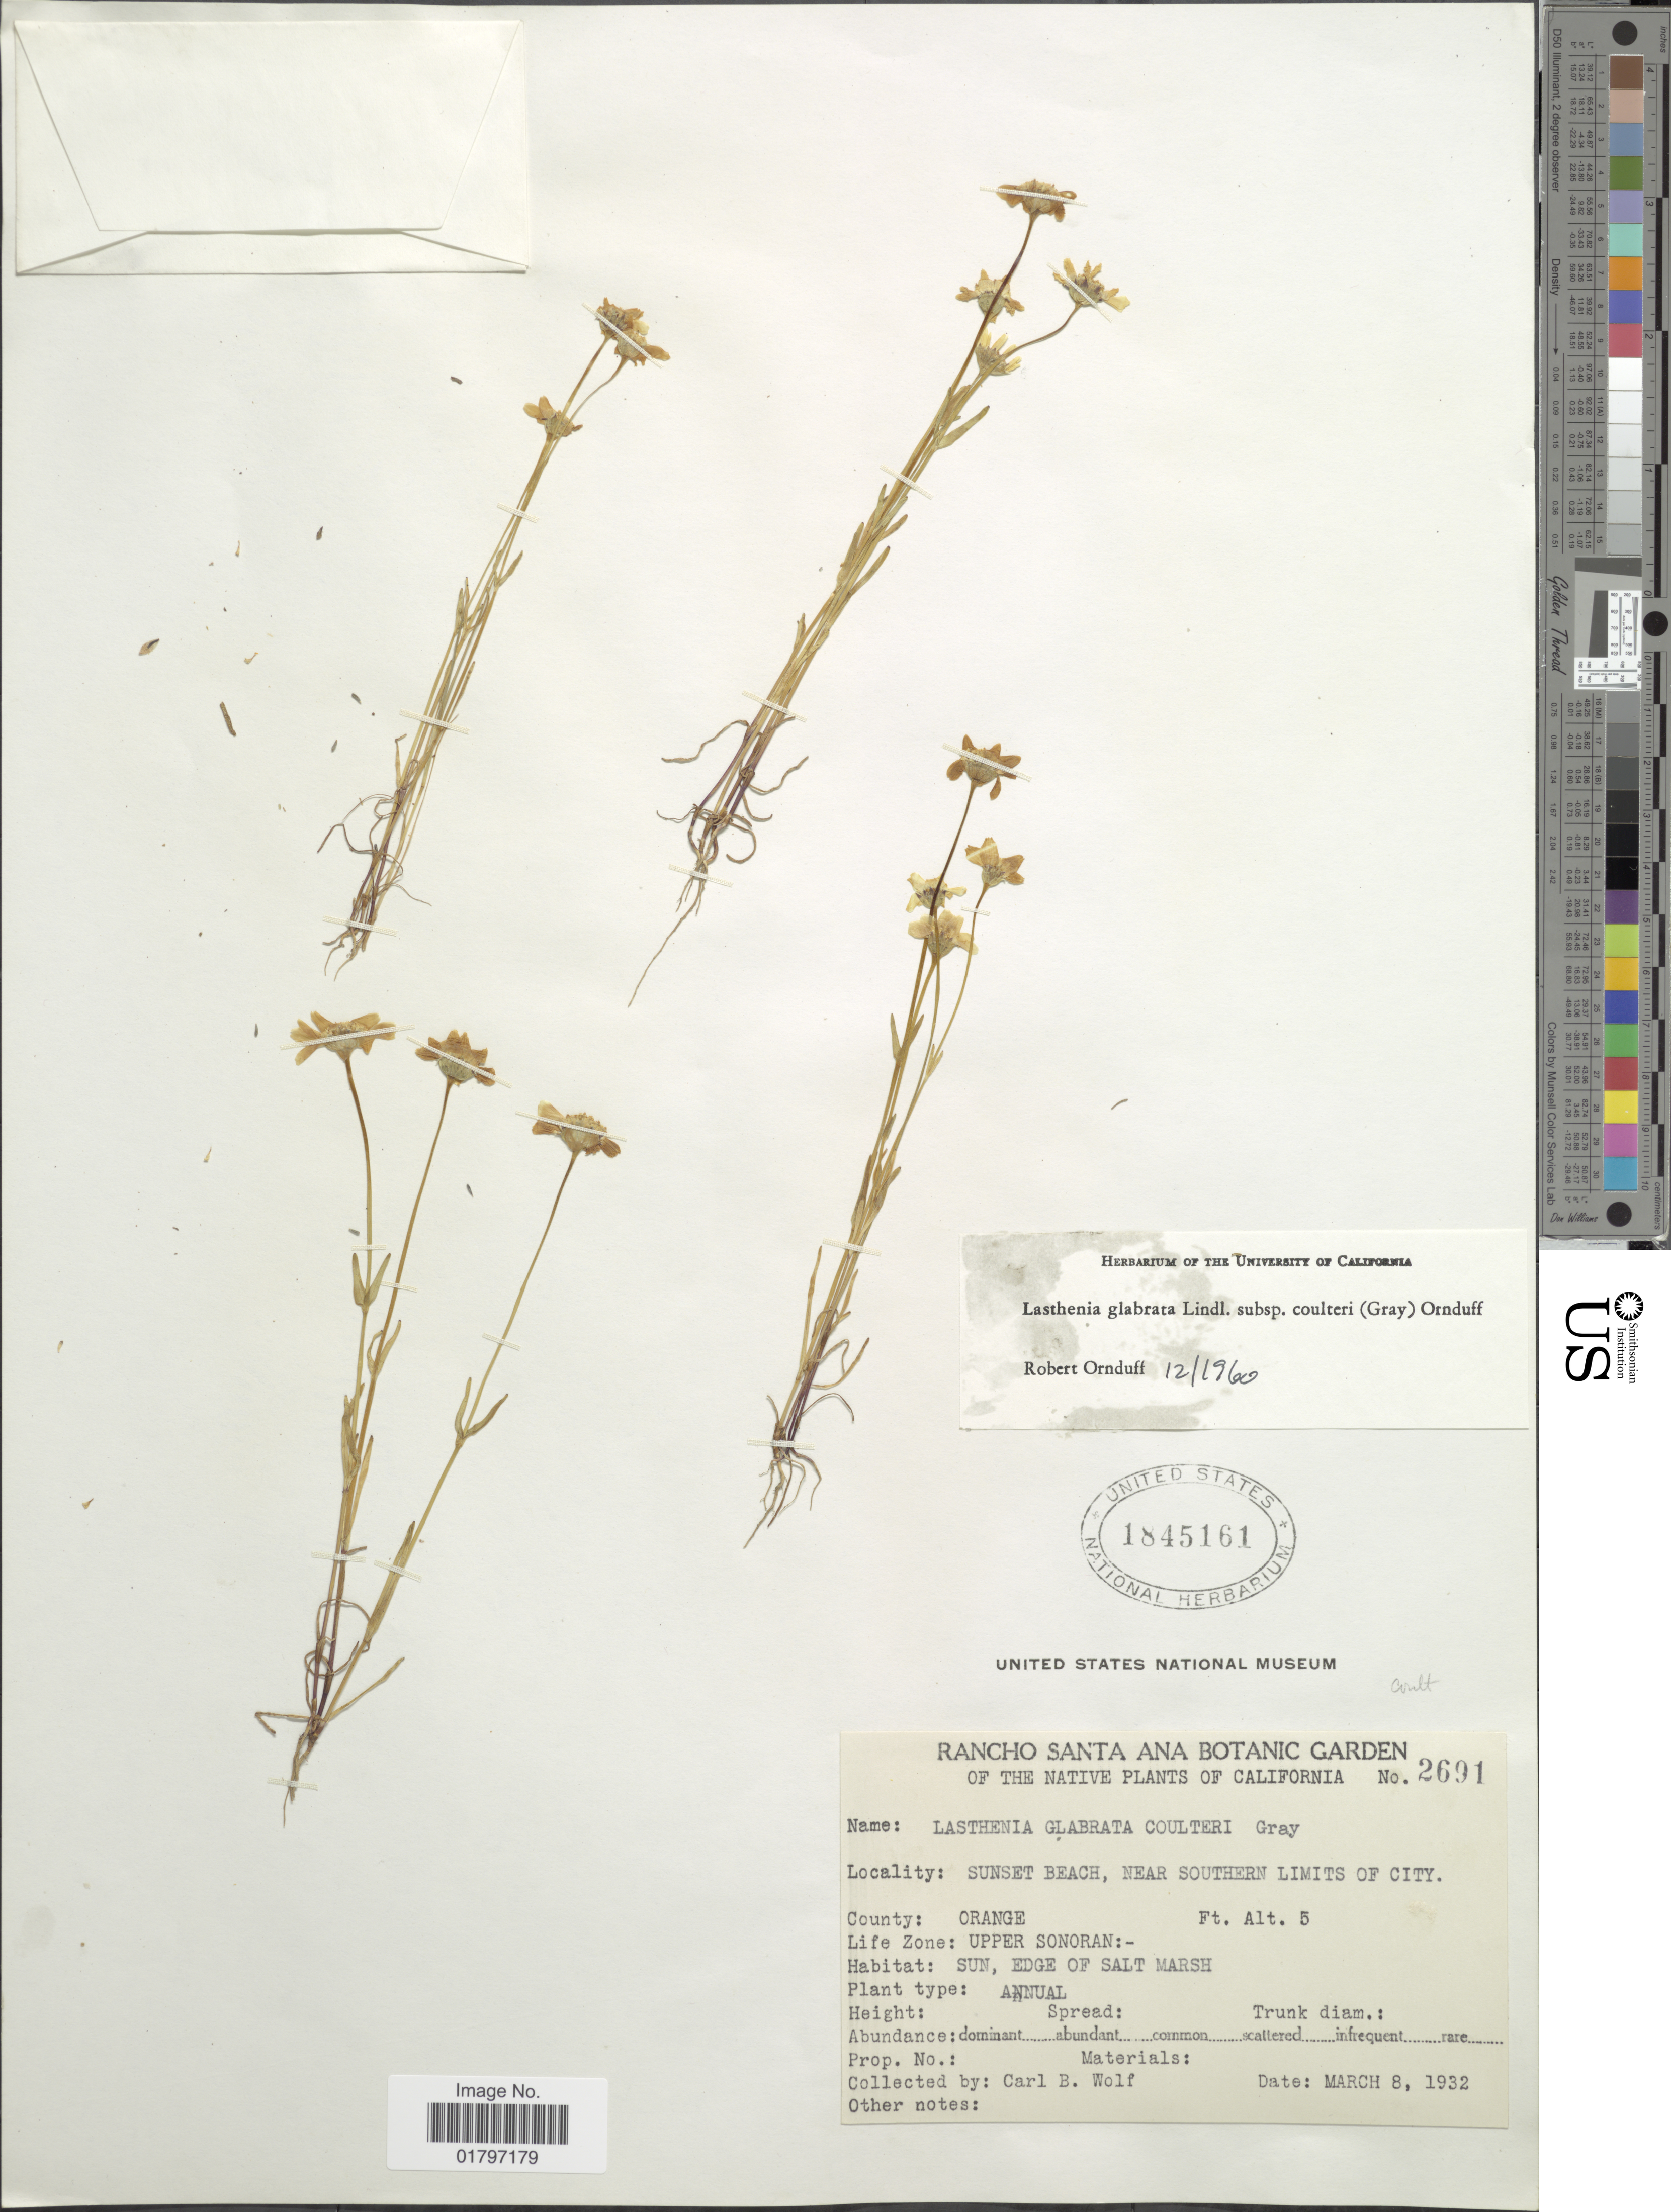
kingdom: Plantae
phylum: Tracheophyta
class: Magnoliopsida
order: Asterales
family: Asteraceae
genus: Lasthenia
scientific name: Lasthenia glabrata subsp. coulteri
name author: (A. Gray) Ornduff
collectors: C. B. Wolf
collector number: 2691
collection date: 1932-03-08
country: United States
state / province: California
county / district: Orange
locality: Sunset Beach, near Southern Limits of City. County: Orange. Upper Sonoran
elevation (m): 2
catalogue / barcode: US 1845161